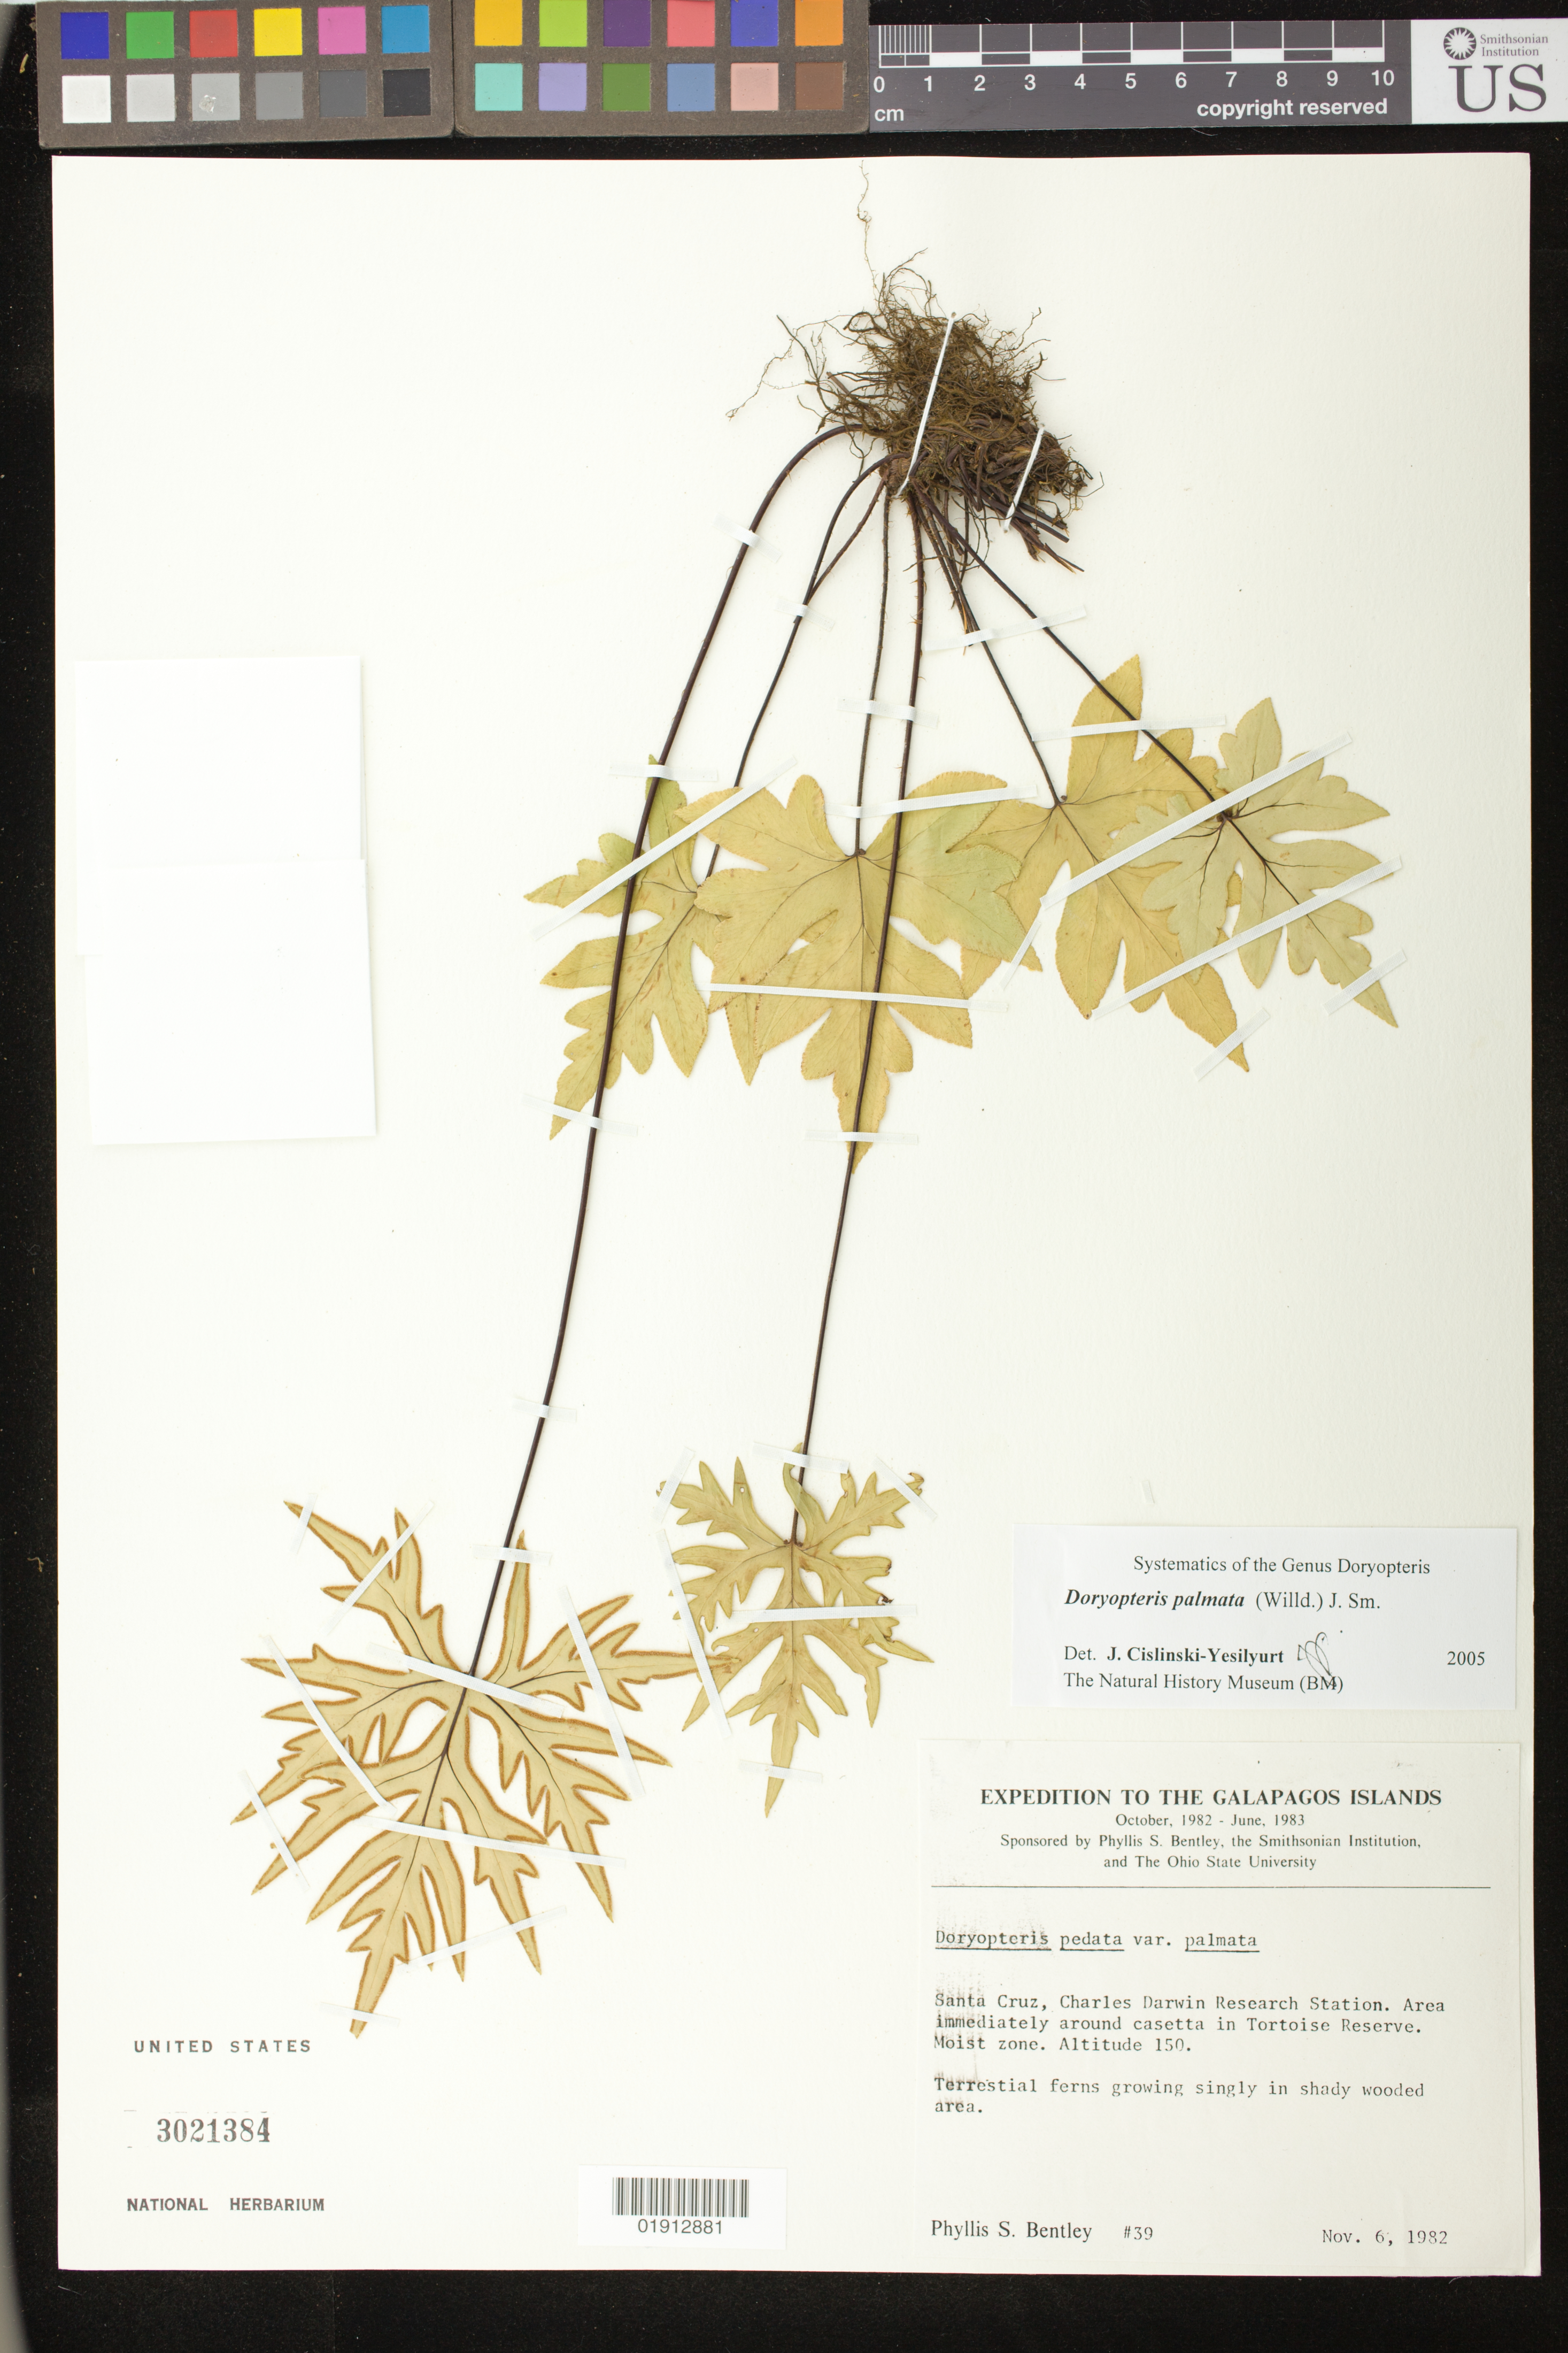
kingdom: Plantae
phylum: Tracheophyta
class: Polypodiopsida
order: Polypodiales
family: Pteridaceae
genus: Doryopteris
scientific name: Doryopteris palmata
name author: (Willd.) J. Sm.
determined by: Yesilyurt, J. C.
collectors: P. S. Bentley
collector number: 39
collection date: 1982-11-06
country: Ecuador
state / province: Colón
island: Santa Cruz [Indefatigable, Chaves]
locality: Charles Darwin Research Station, area around casetta in Tortoise Reserve.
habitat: Moist zone.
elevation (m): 150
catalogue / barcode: US 3021384